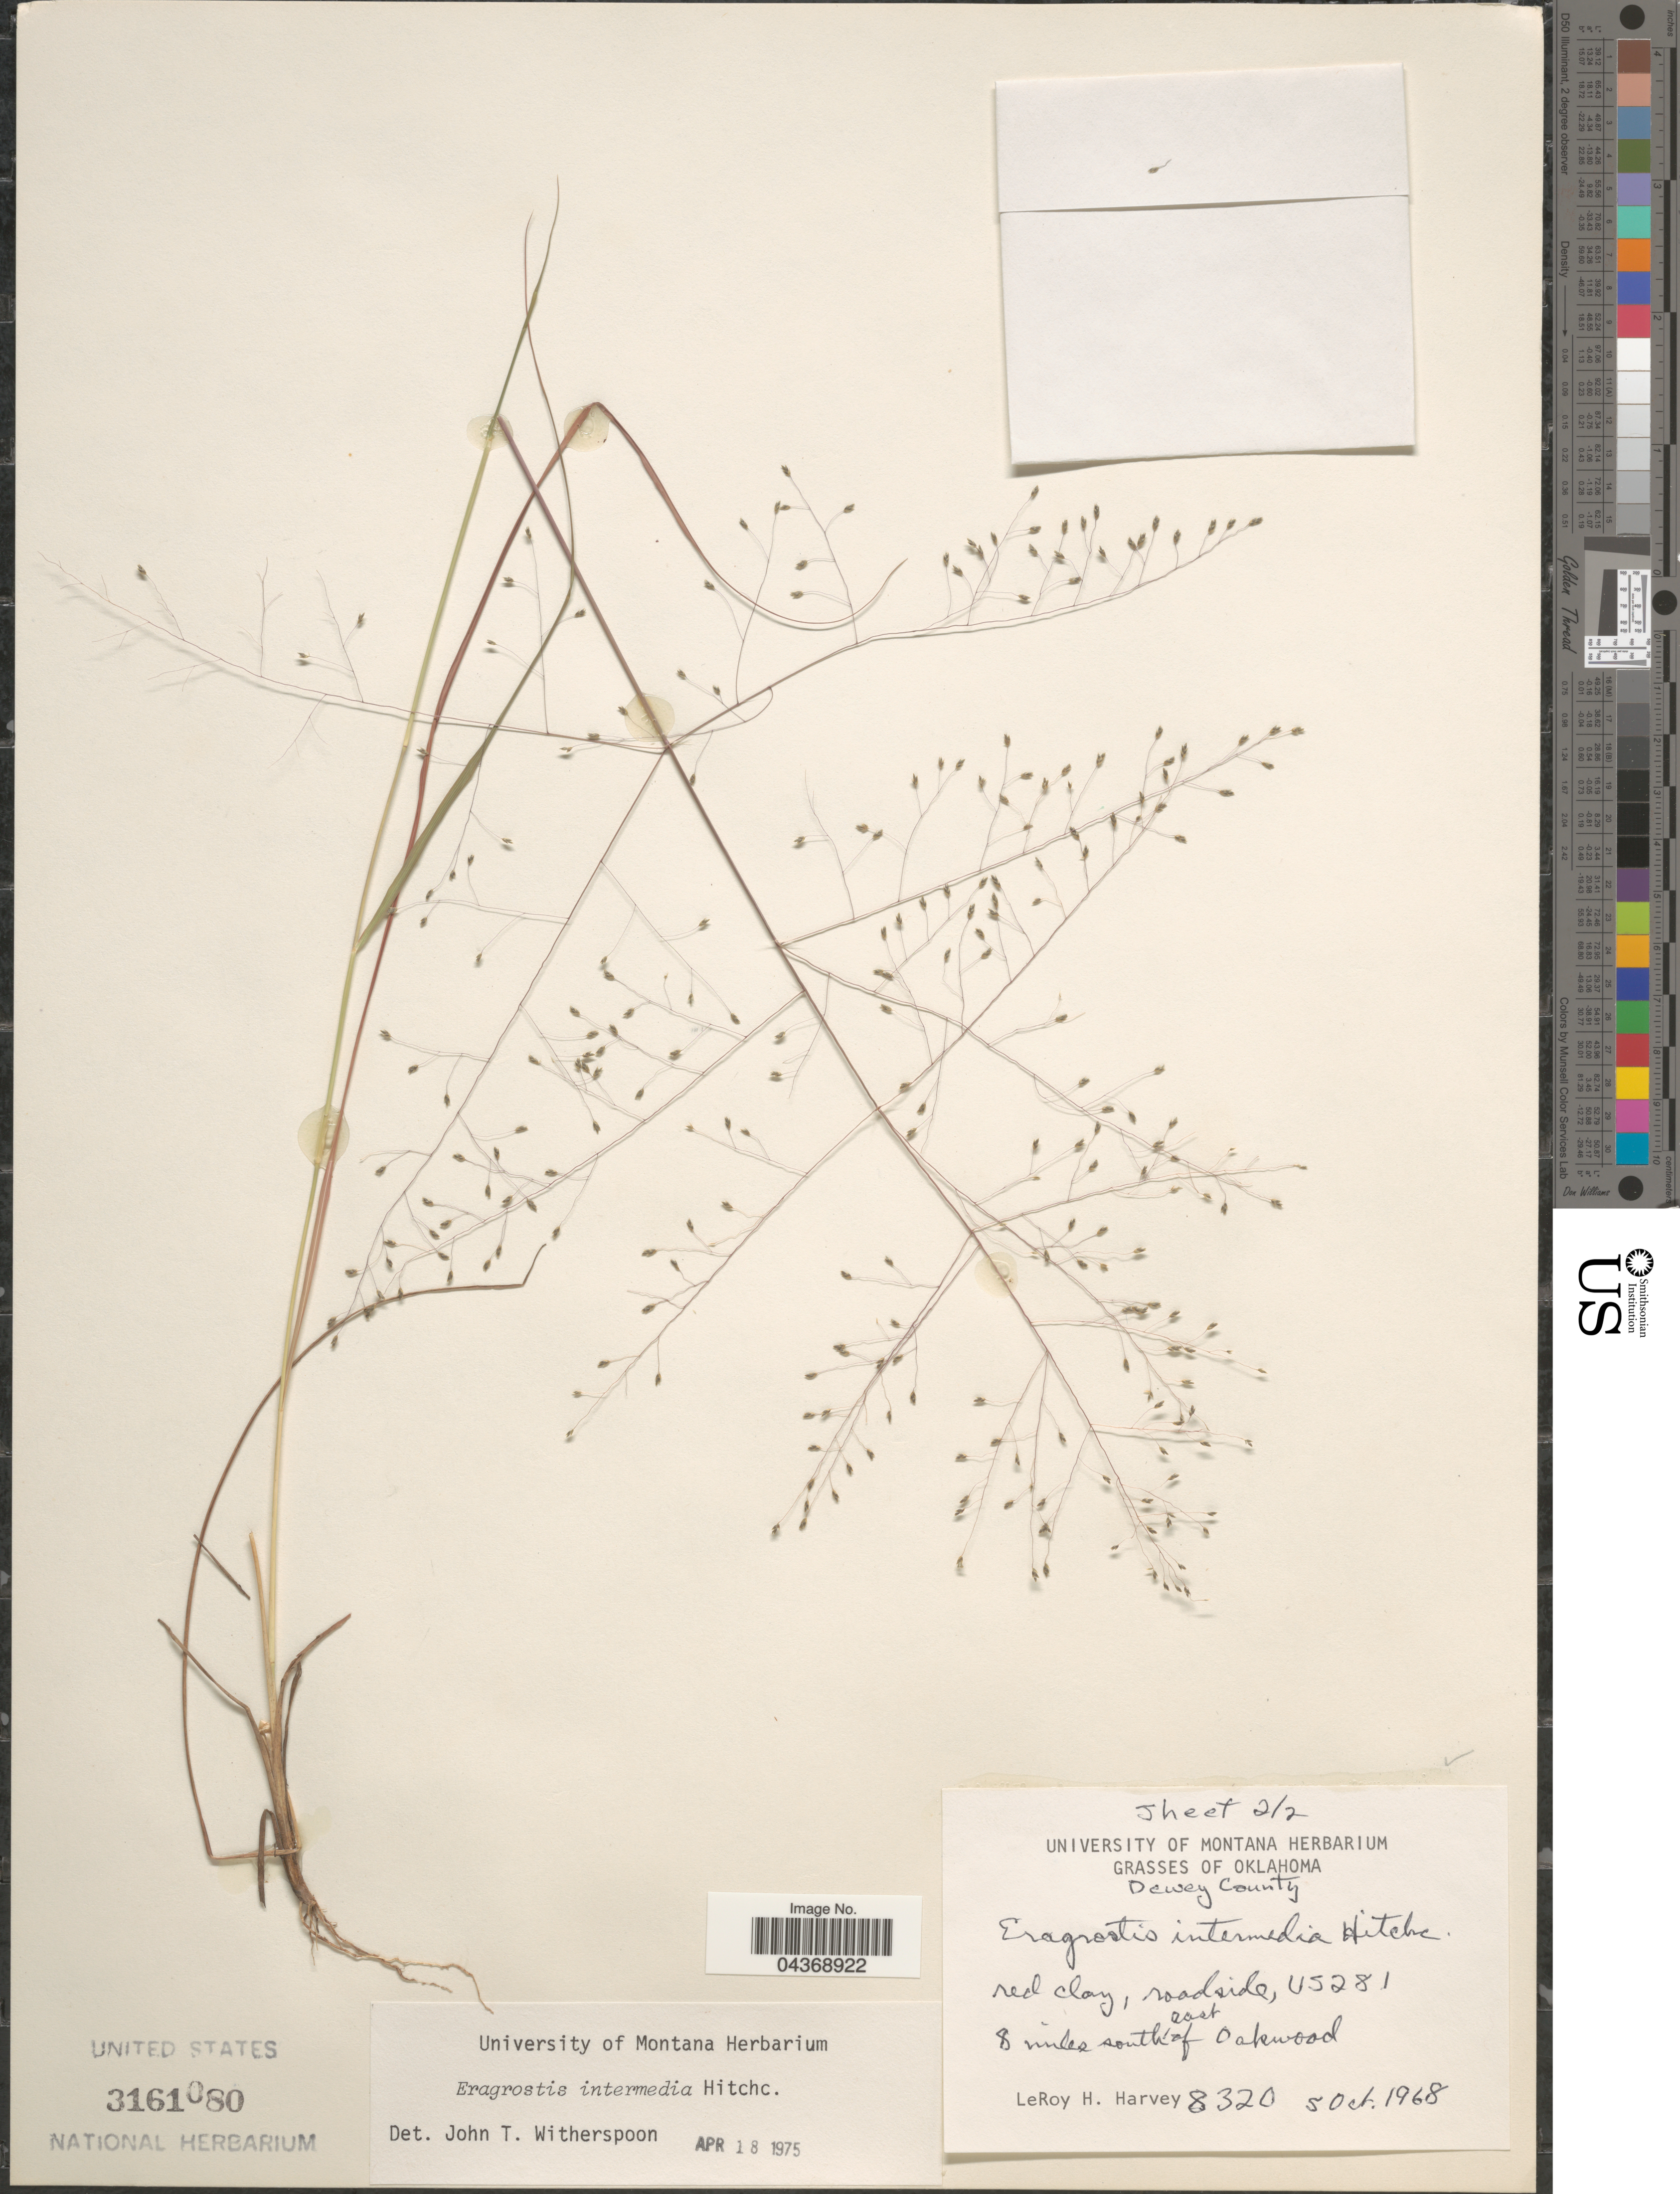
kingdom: Plantae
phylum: Tracheophyta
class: Liliopsida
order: Poales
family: Poaceae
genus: Eragrostis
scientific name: Eragrostis intermedia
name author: Hitchc.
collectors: L. H. Harvey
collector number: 8320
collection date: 1968-10-05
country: United States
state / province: Oklahoma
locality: Dewey County. Roadside, US281. 8 miles southeast of Oakwood.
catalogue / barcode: US 3161080